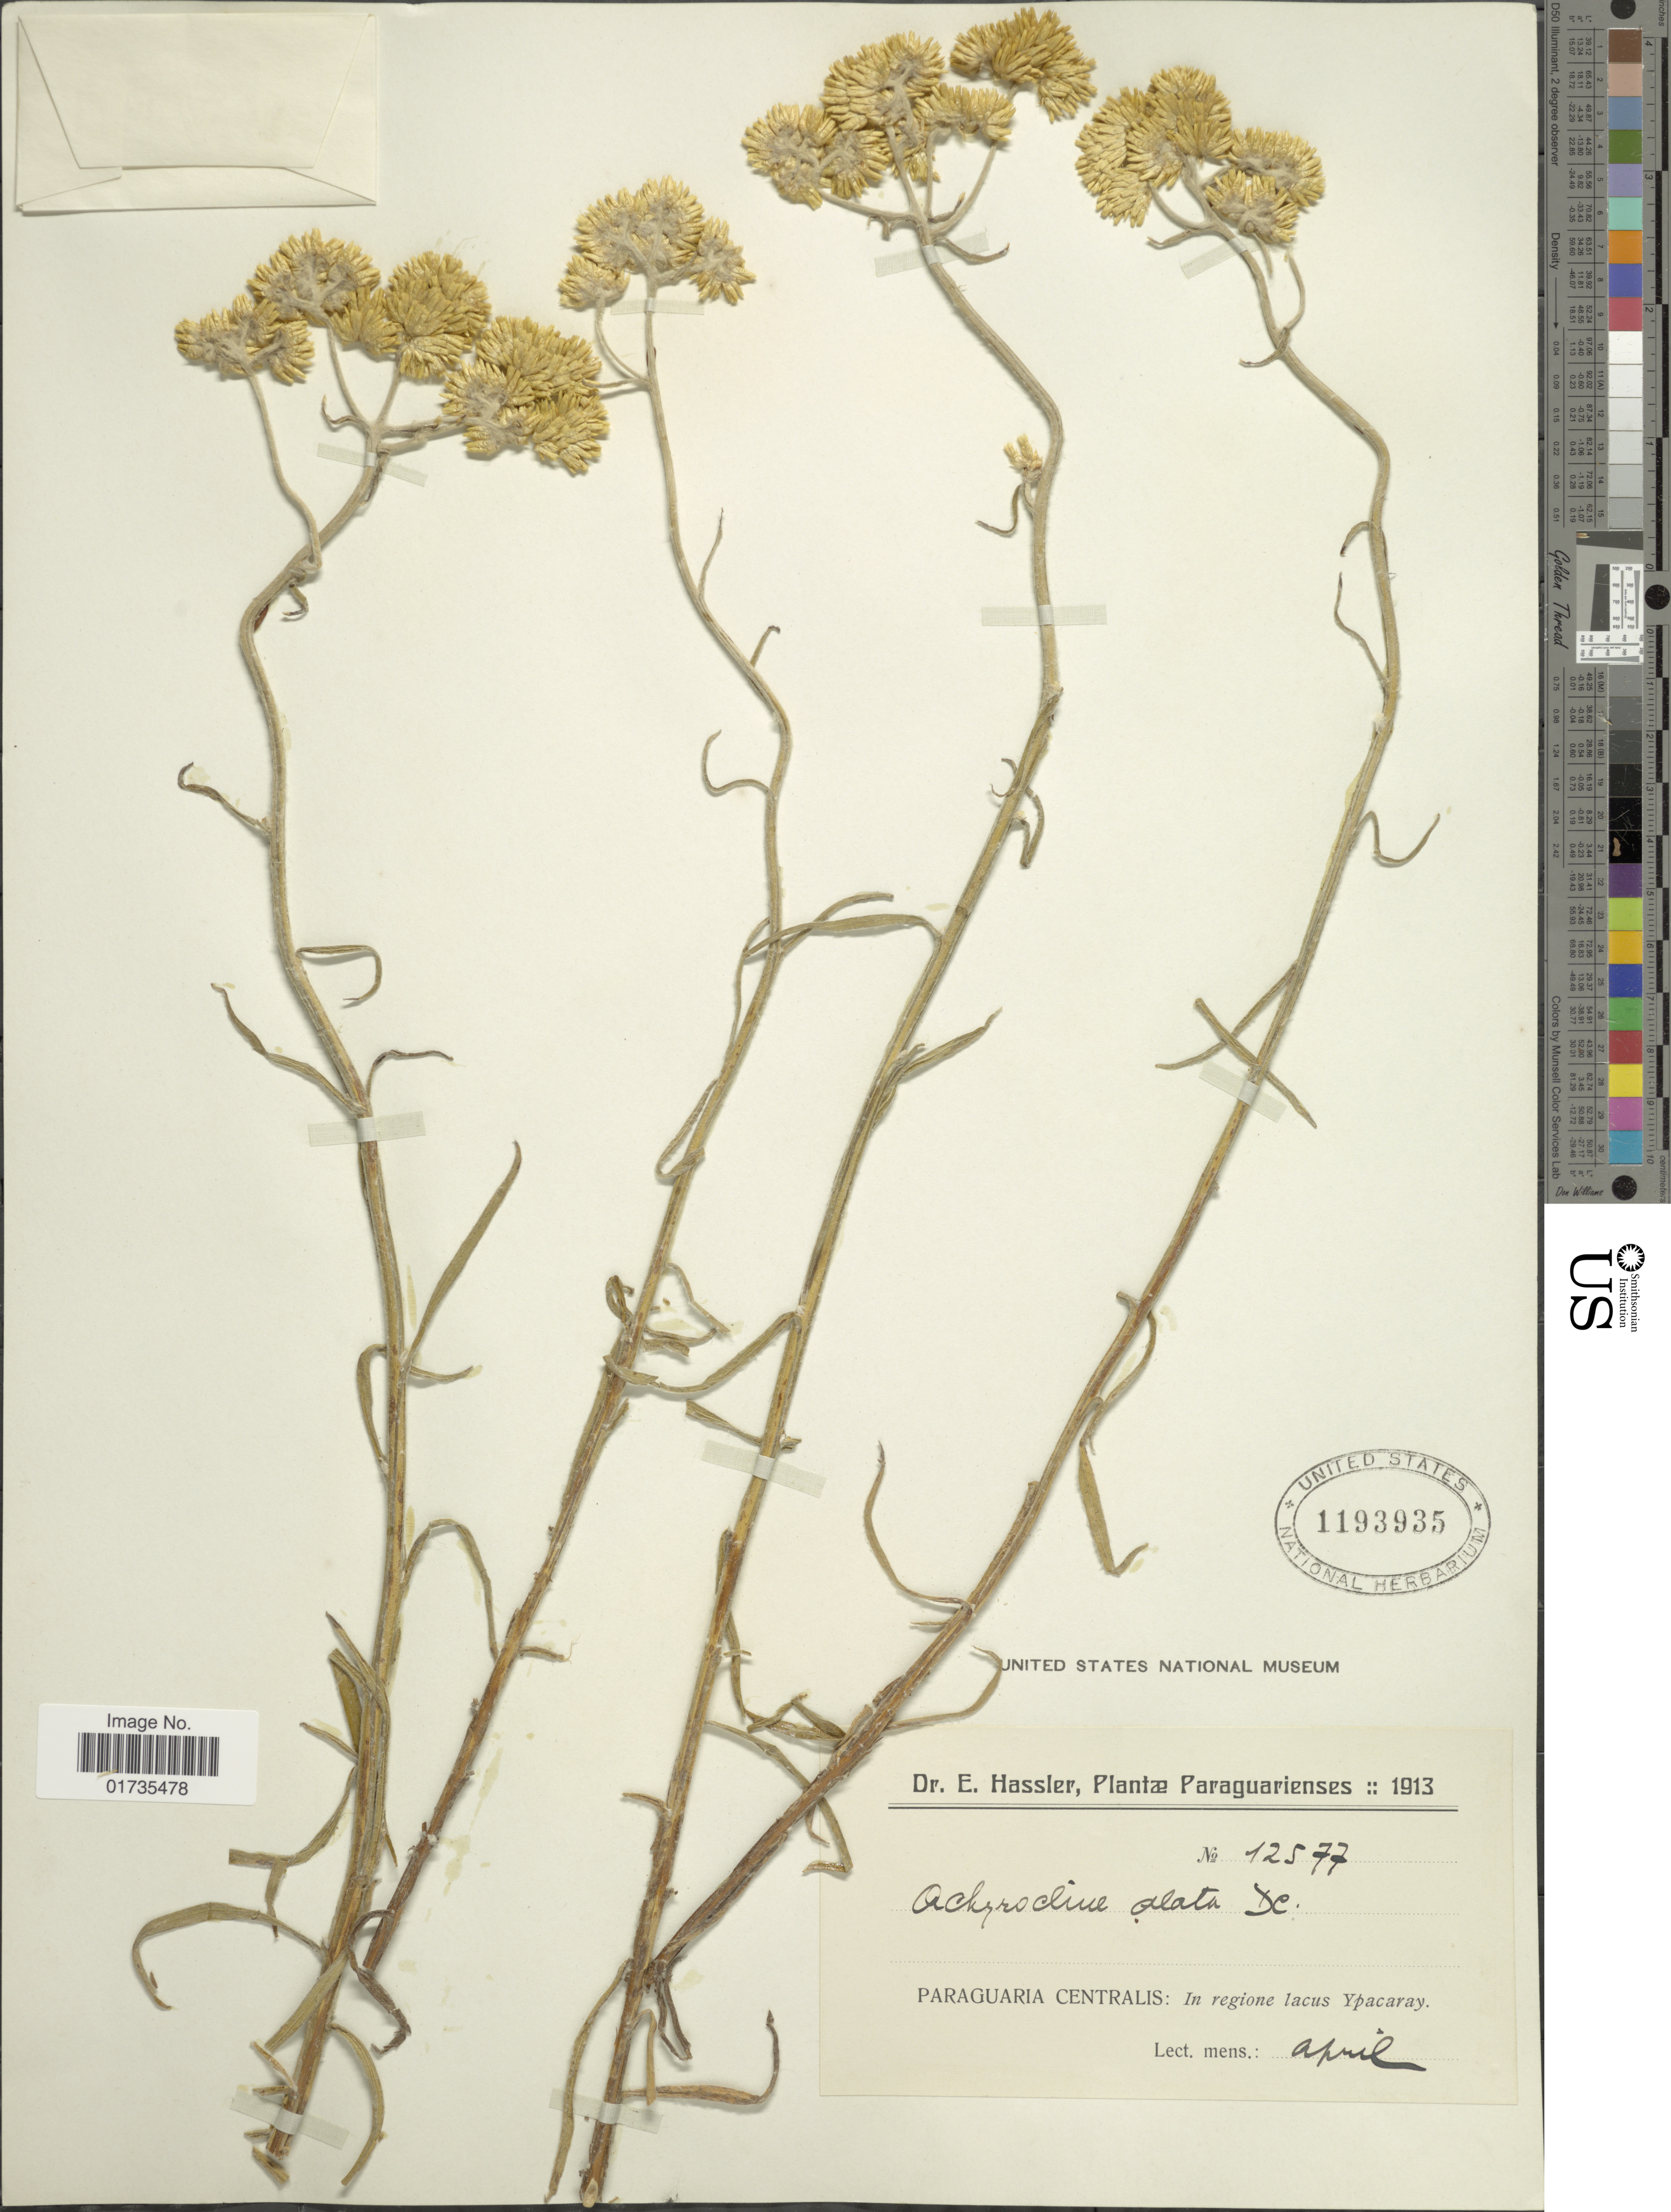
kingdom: Plantae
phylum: Tracheophyta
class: Magnoliopsida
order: Asterales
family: Asteraceae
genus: Achyrocline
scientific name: Achyrocline alata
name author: (Kunth) DC.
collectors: E. Hassler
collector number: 12577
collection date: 1913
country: Paraguay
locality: Paraguaria Centralis: In regione lacus Ypacaray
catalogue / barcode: US 1193935